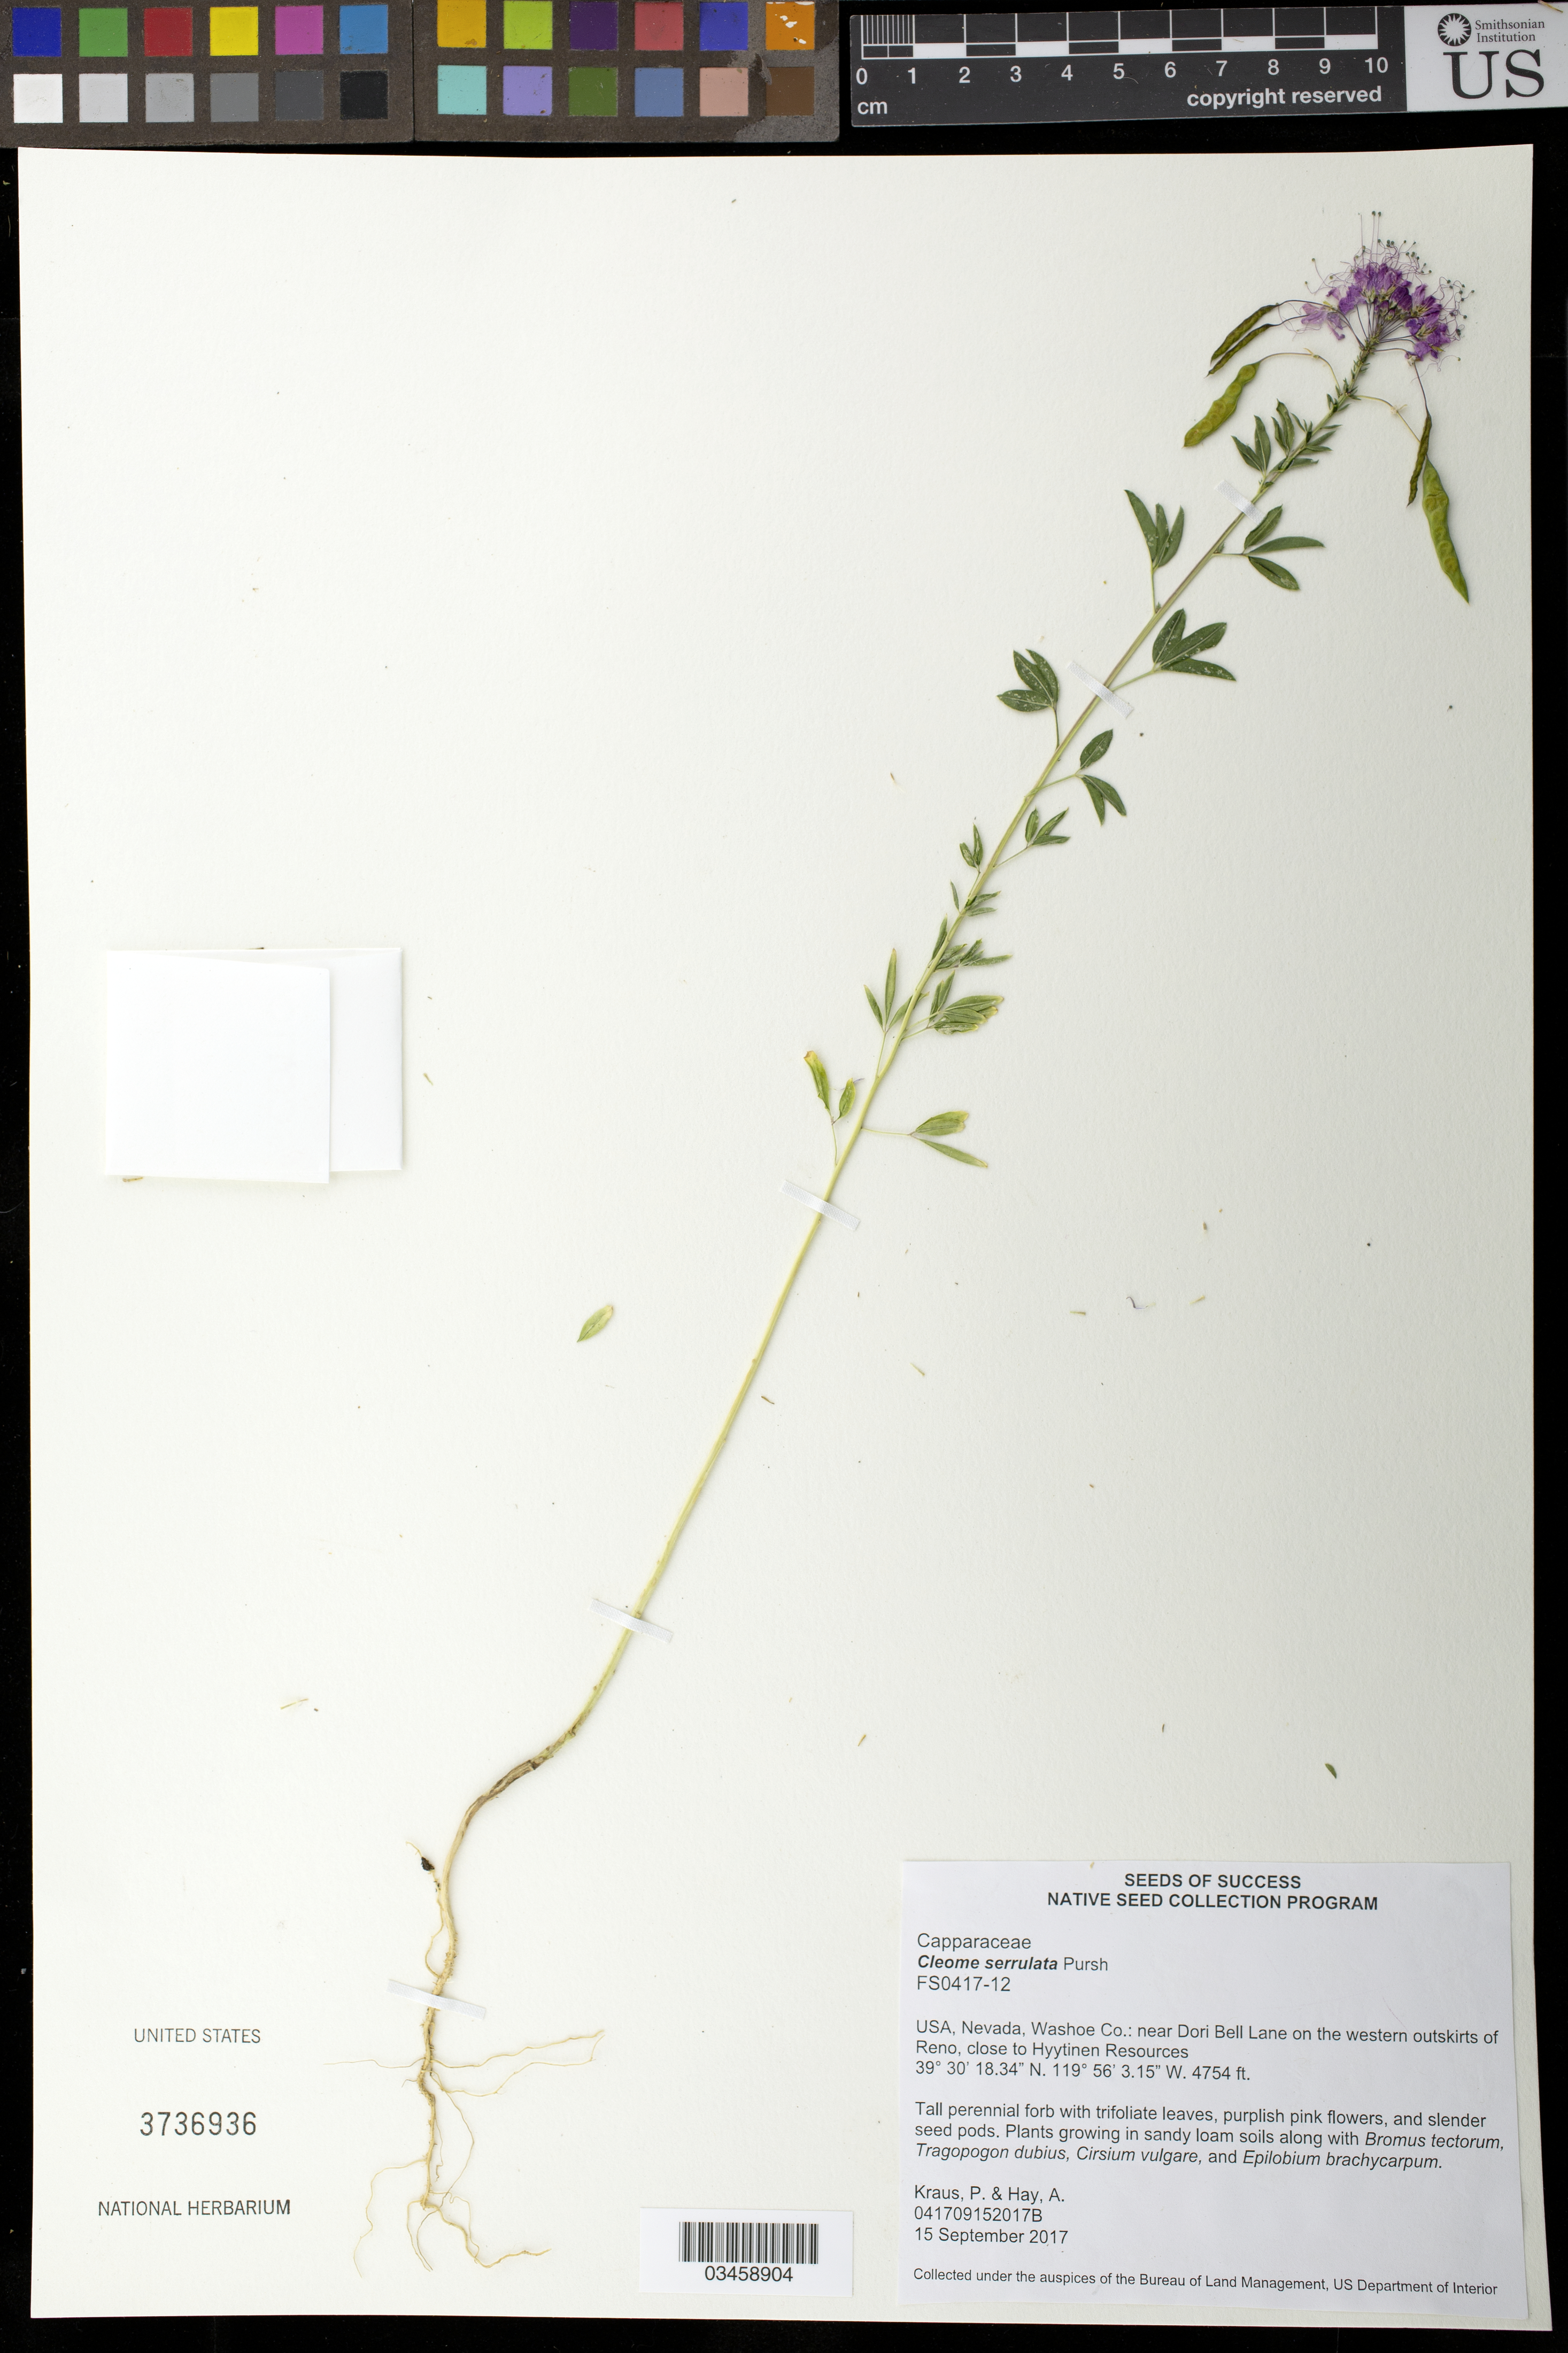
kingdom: Plantae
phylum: Tracheophyta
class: Magnoliopsida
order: Brassicales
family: Cleomaceae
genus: Cleomella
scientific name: Cleomella serrulata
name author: (Pursh) Roalson & J.C. Hall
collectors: P. Kraus & A. Hay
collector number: FS0417-12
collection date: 2017-09-15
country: United States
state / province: Nevada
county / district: Washoe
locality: Near Dori Bell Lane on western outskirts of Reno, close to Hyytien Resourses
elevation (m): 1449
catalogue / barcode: US 3736936